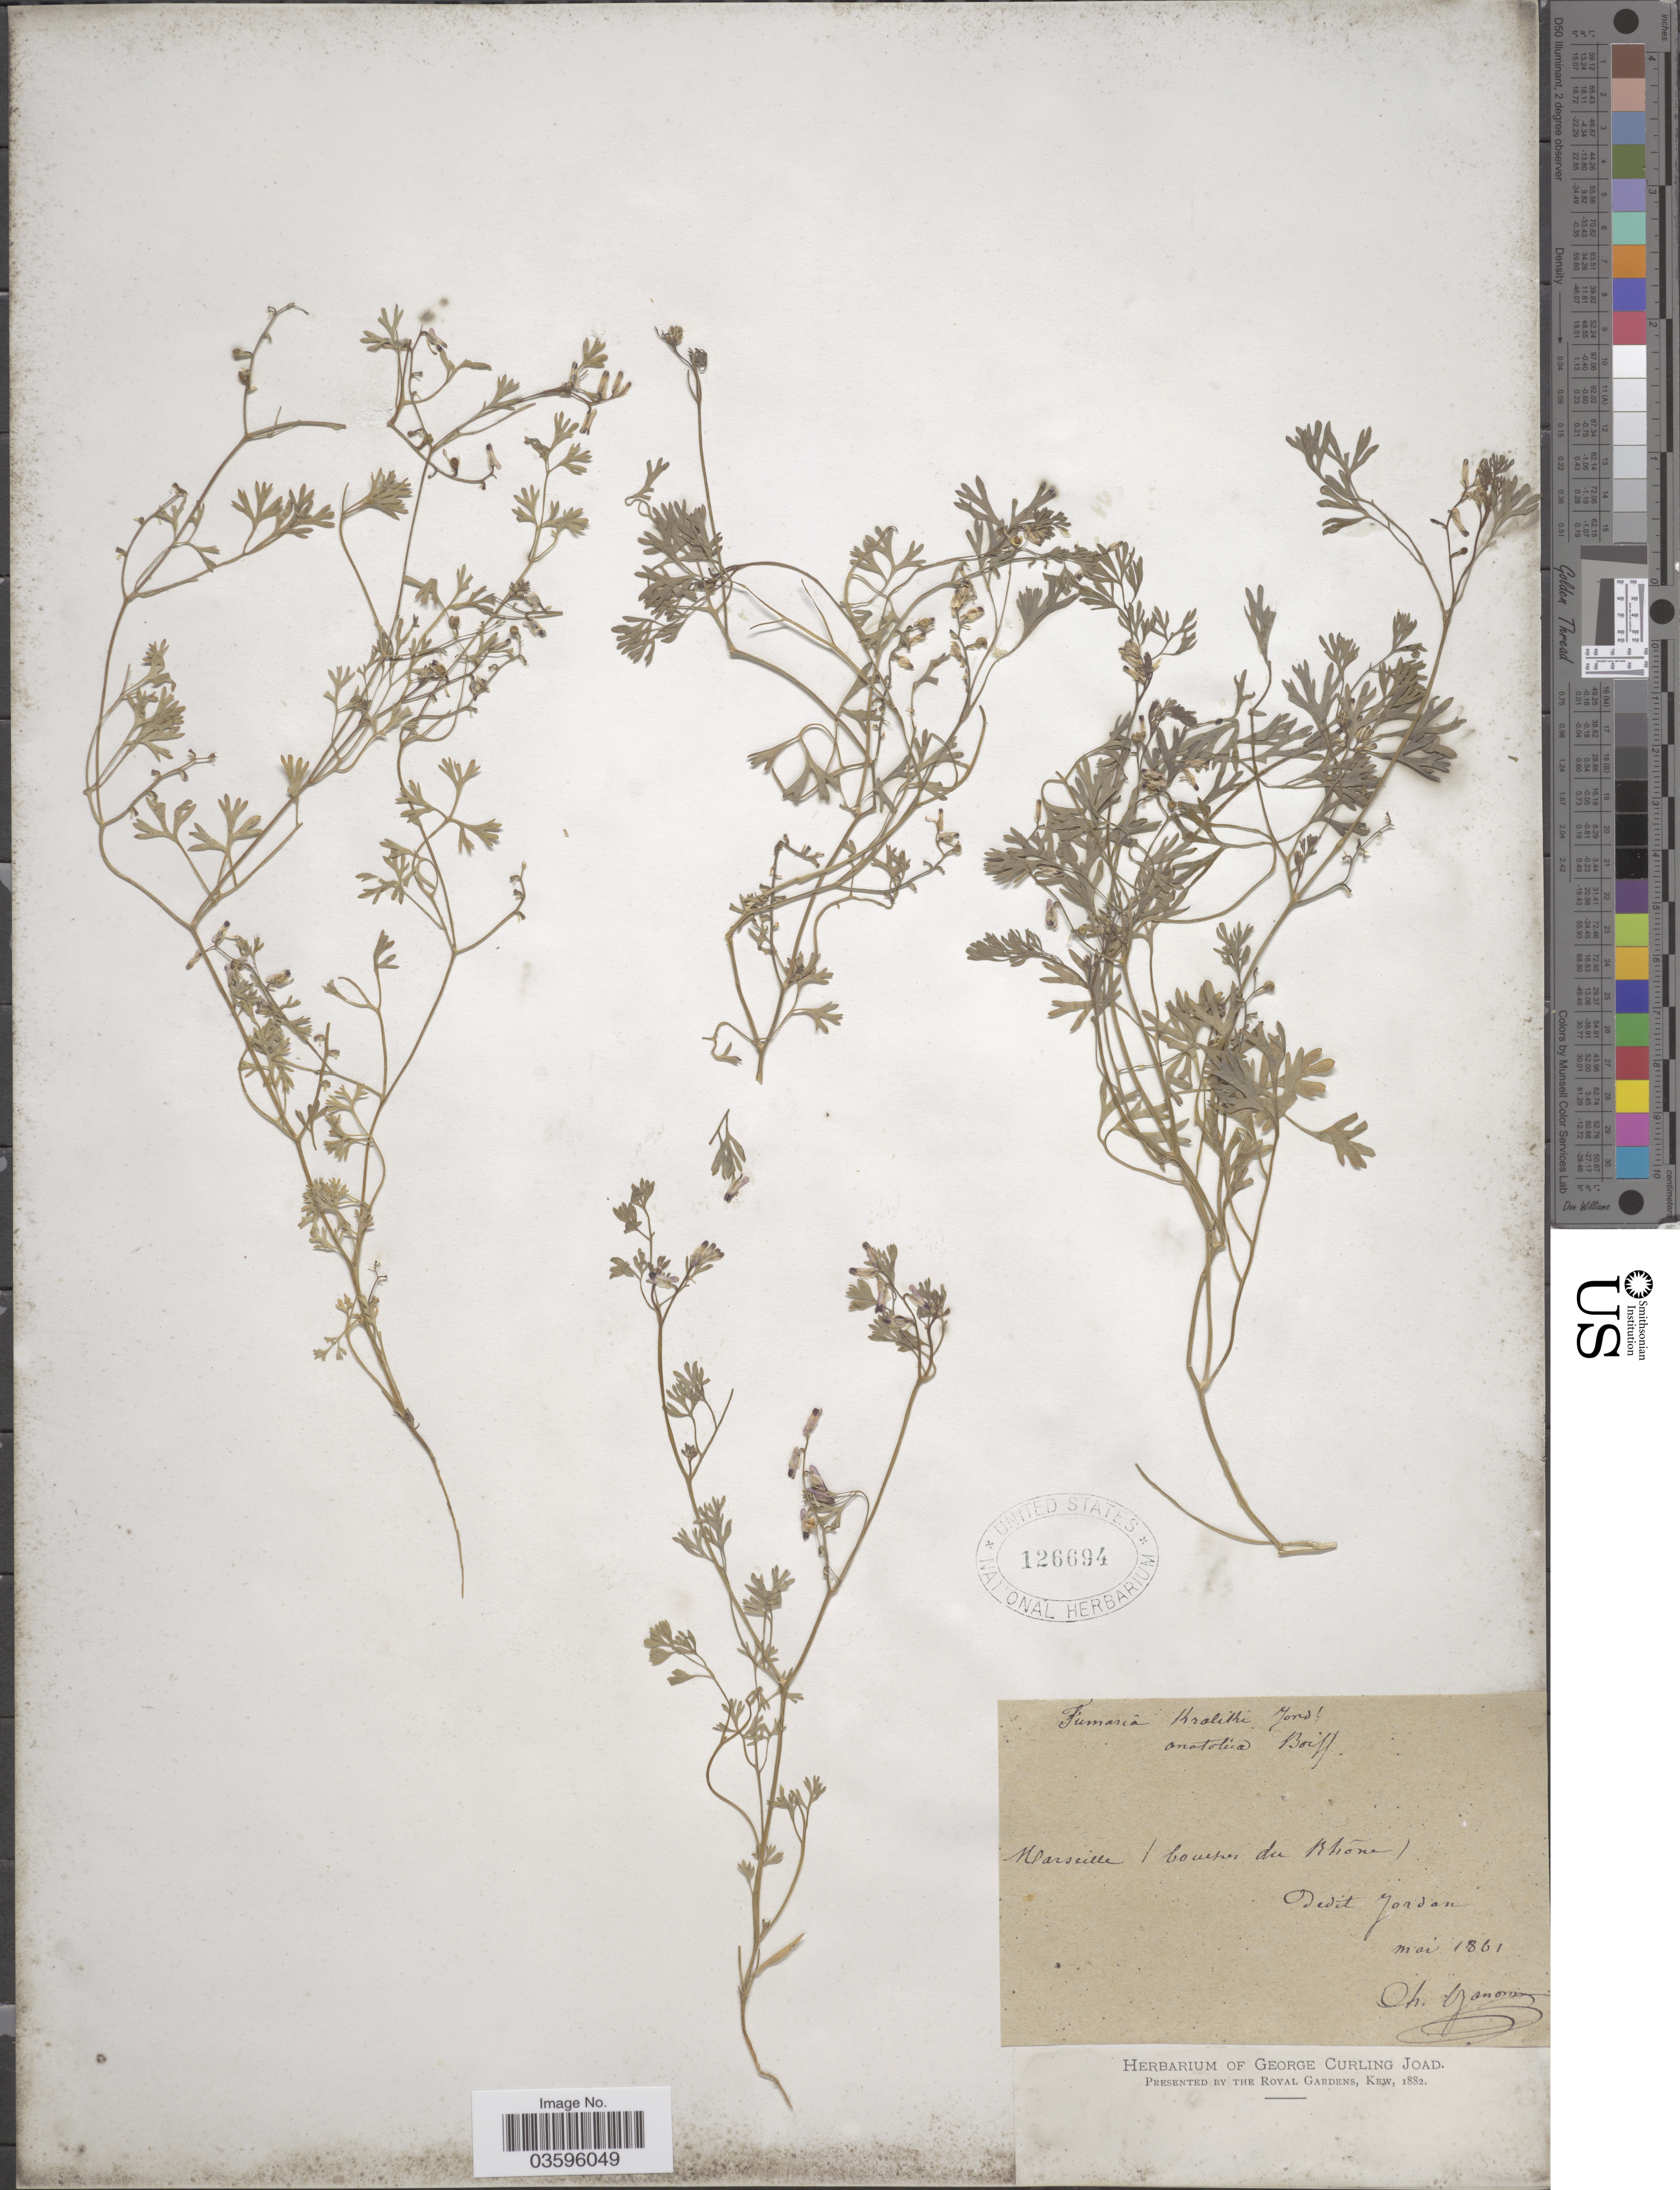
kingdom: Plantae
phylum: Tracheophyta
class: Magnoliopsida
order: Ranunculales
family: Papaveraceae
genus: Fumaria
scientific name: Fumaria anatolica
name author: Boiss.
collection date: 1861-05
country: France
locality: Marseille (bouches du Rhône).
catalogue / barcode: US 126694